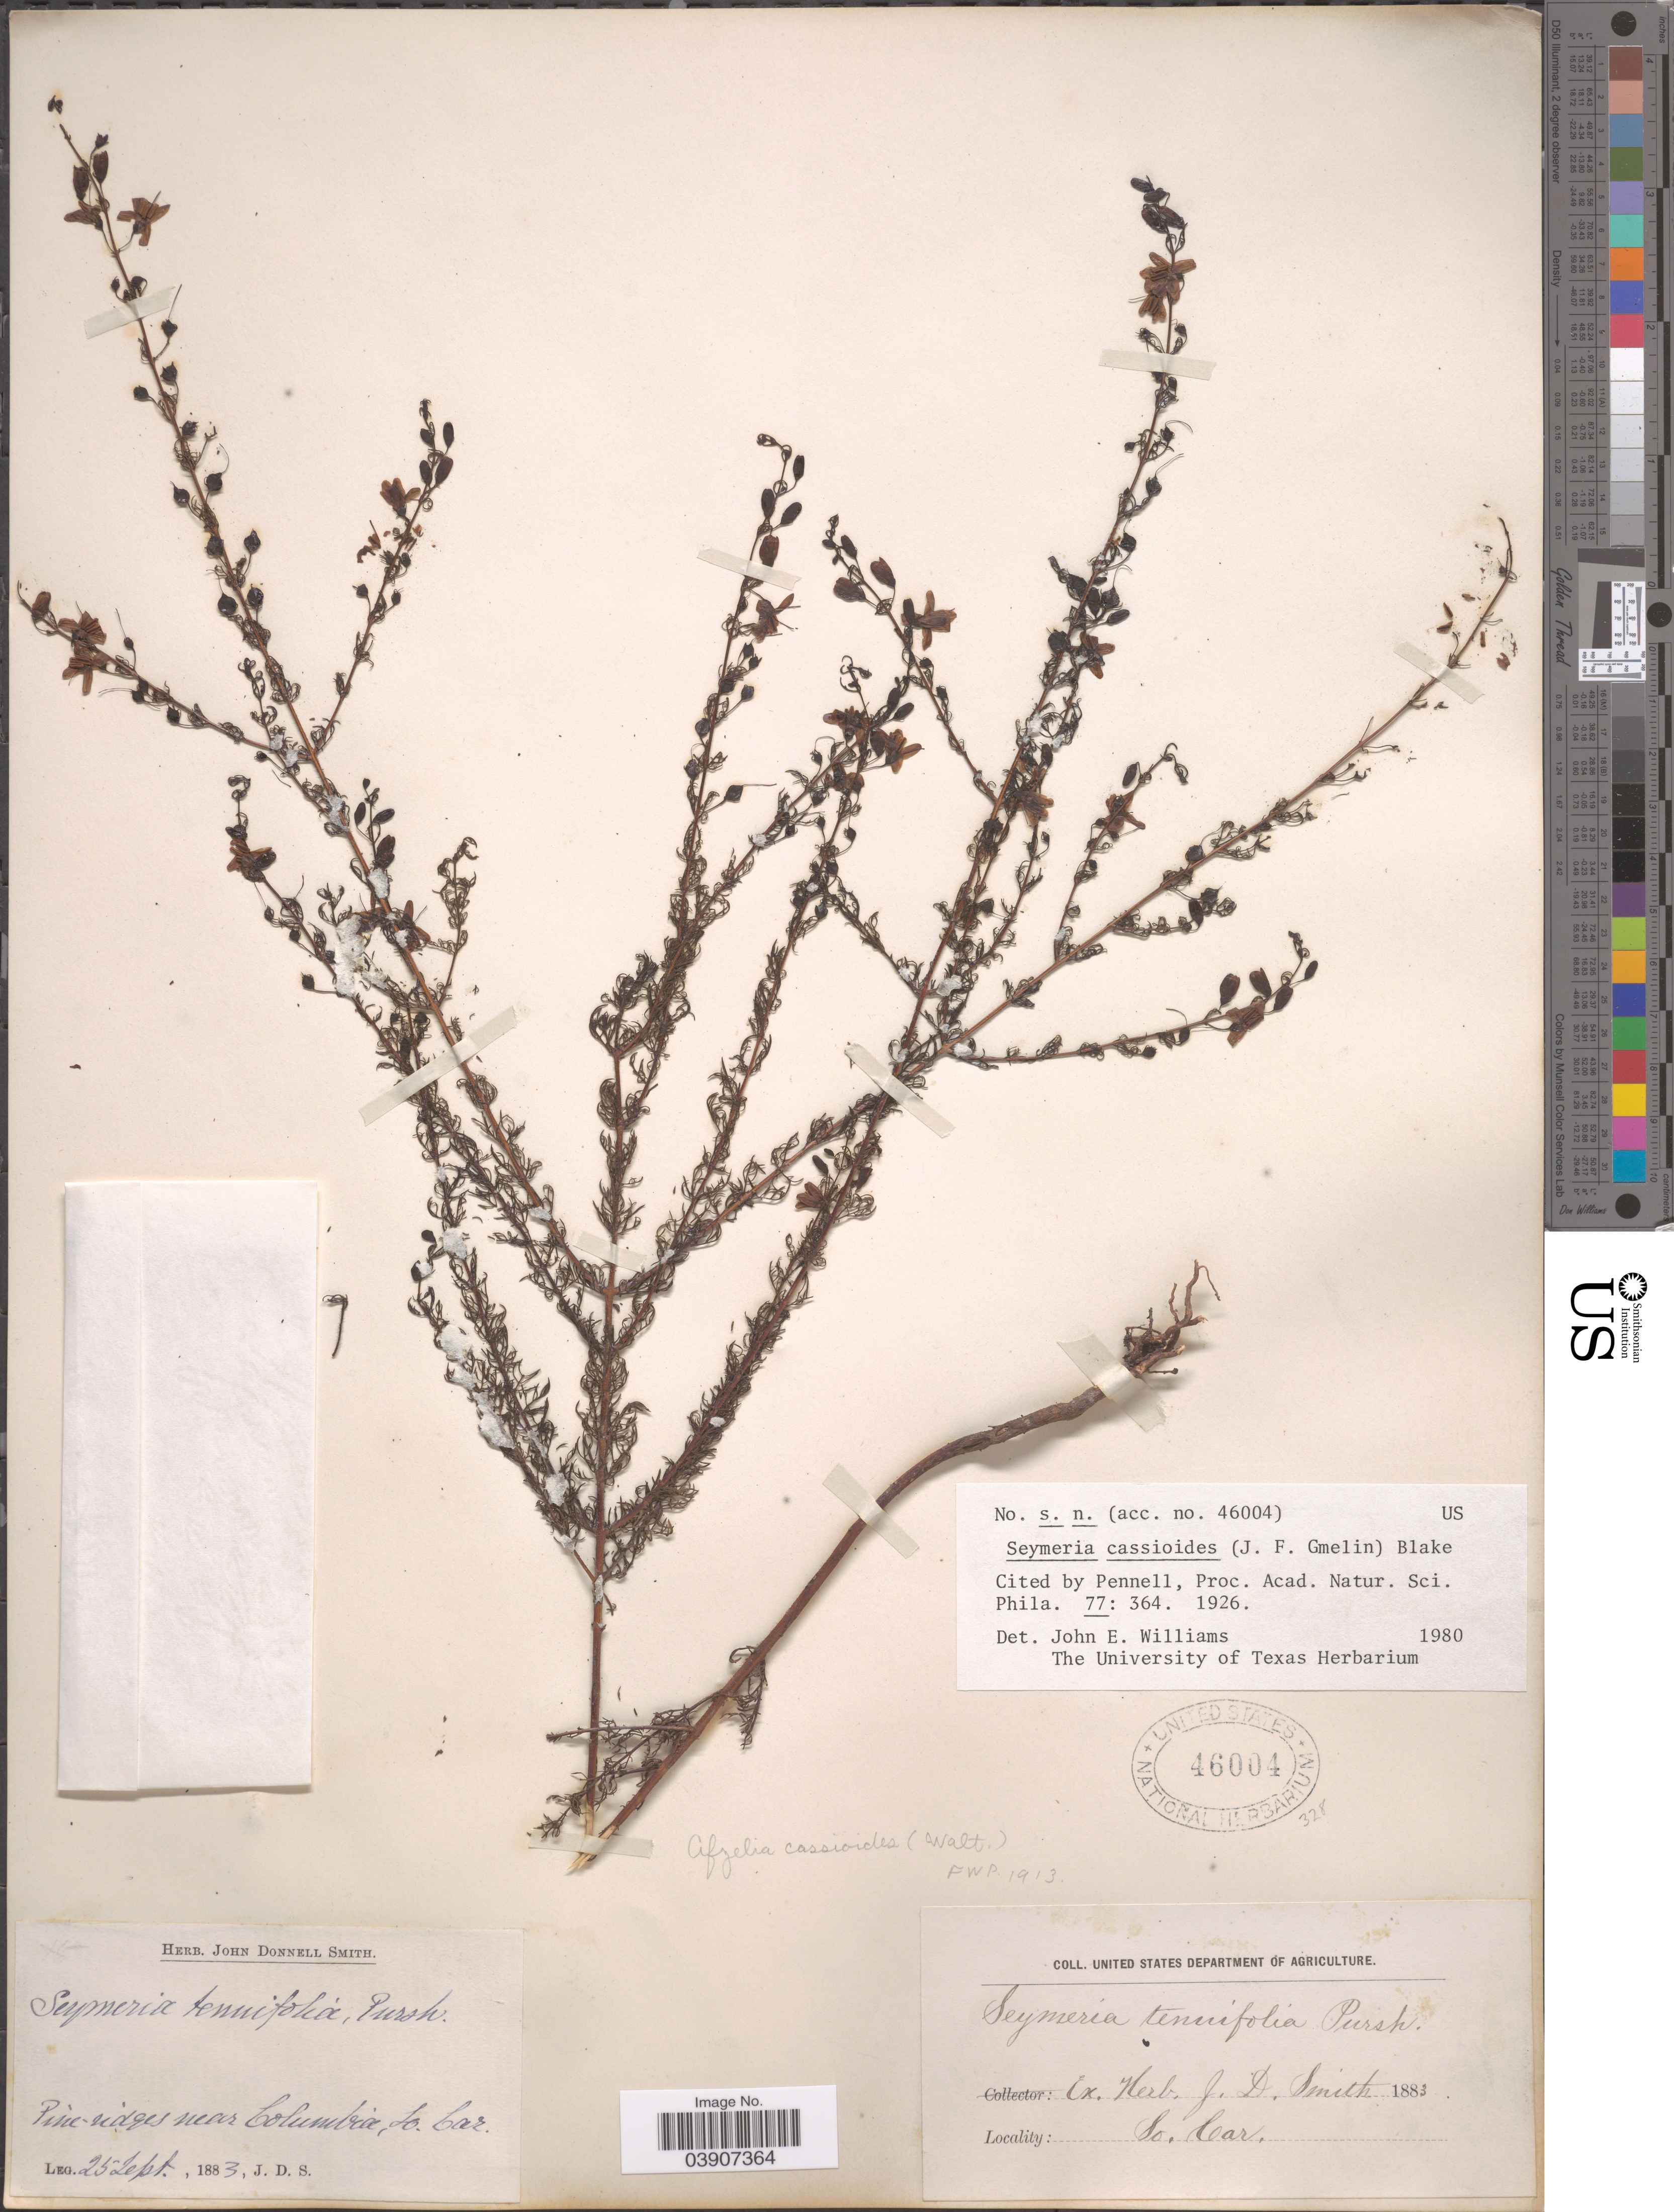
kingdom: Plantae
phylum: Tracheophyta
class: Magnoliopsida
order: Lamiales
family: Orobanchaceae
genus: Seymeria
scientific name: Seymeria cassioides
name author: (J.F. Gmel.) S.F. Blake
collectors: J. Donnell Smith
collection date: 1883-09-25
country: United States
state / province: South Carolina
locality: Pine-ridges near Columbia.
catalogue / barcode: US 46004